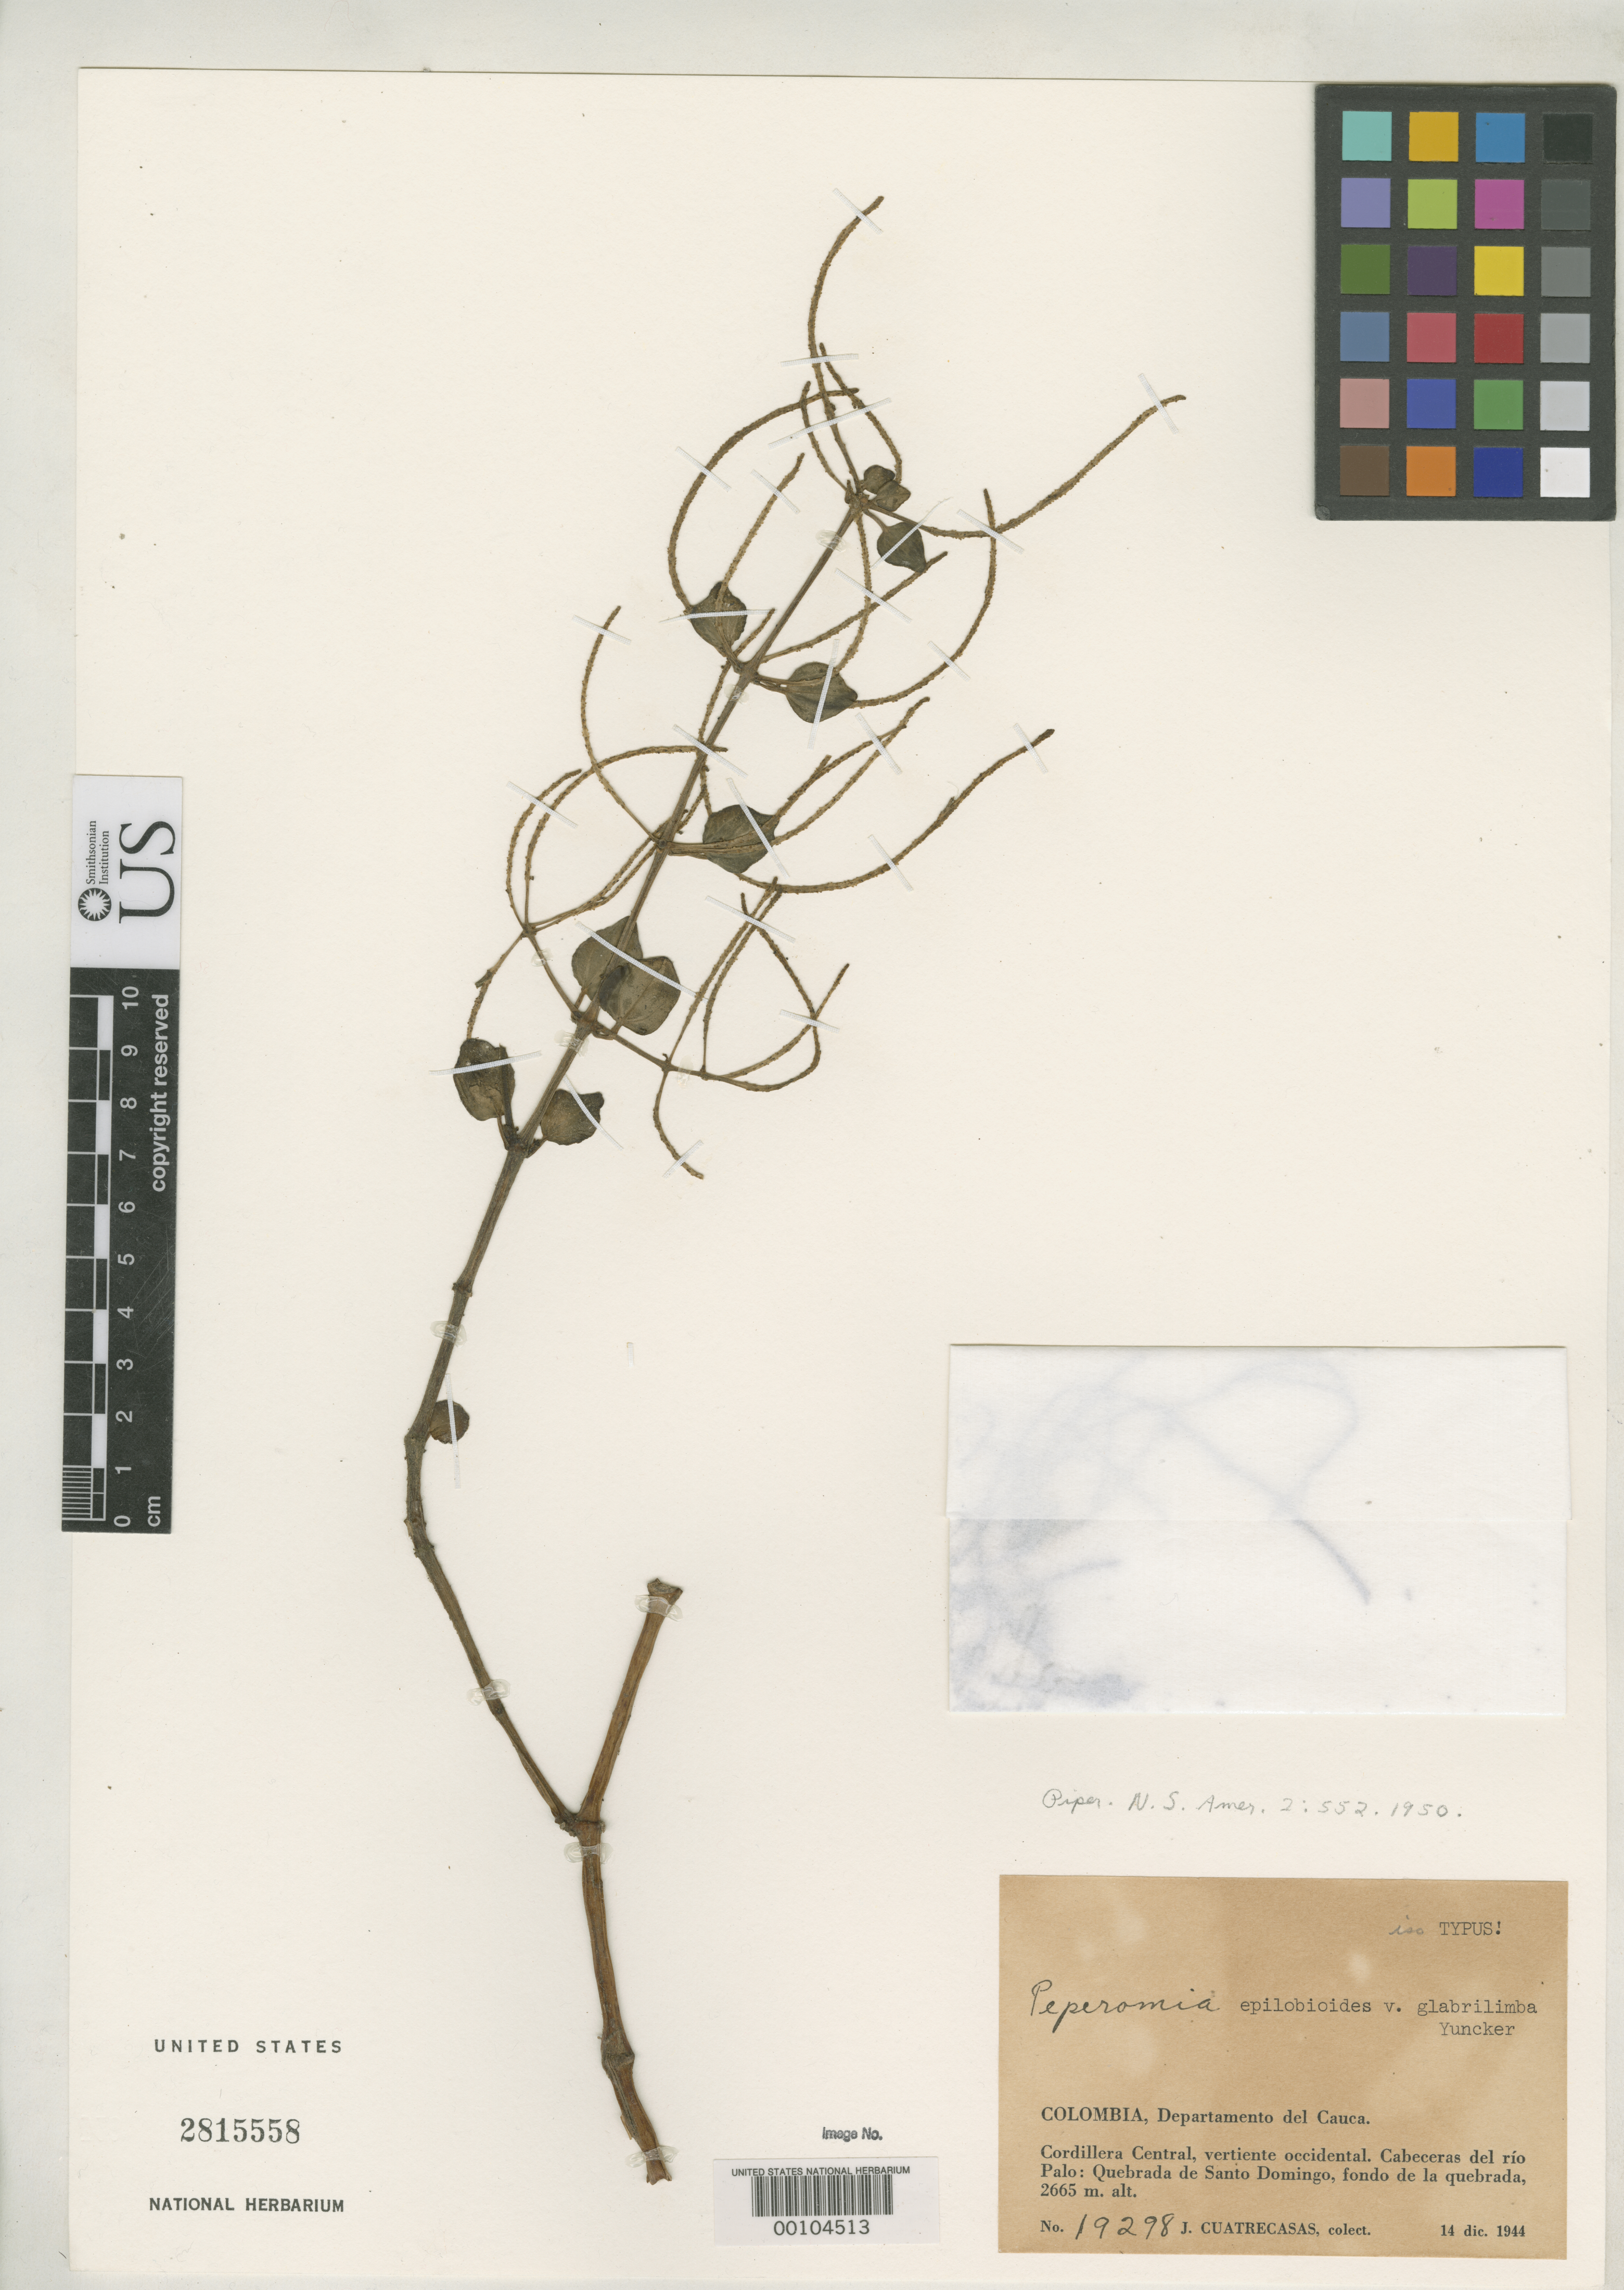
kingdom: Plantae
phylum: Tracheophyta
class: Magnoliopsida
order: Piperales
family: Piperaceae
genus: Peperomia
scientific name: Peperomia epilobioides var. glabrilimba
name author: Yunck. in Trel. & Yunck.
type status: Isotype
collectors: J. Cuatrecasas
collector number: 19298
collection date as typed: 14 Dec 1944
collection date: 1944-12-14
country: Colombia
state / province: Cauca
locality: Rio Palo, Quebrada de Santo Domingo.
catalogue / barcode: US 2815558